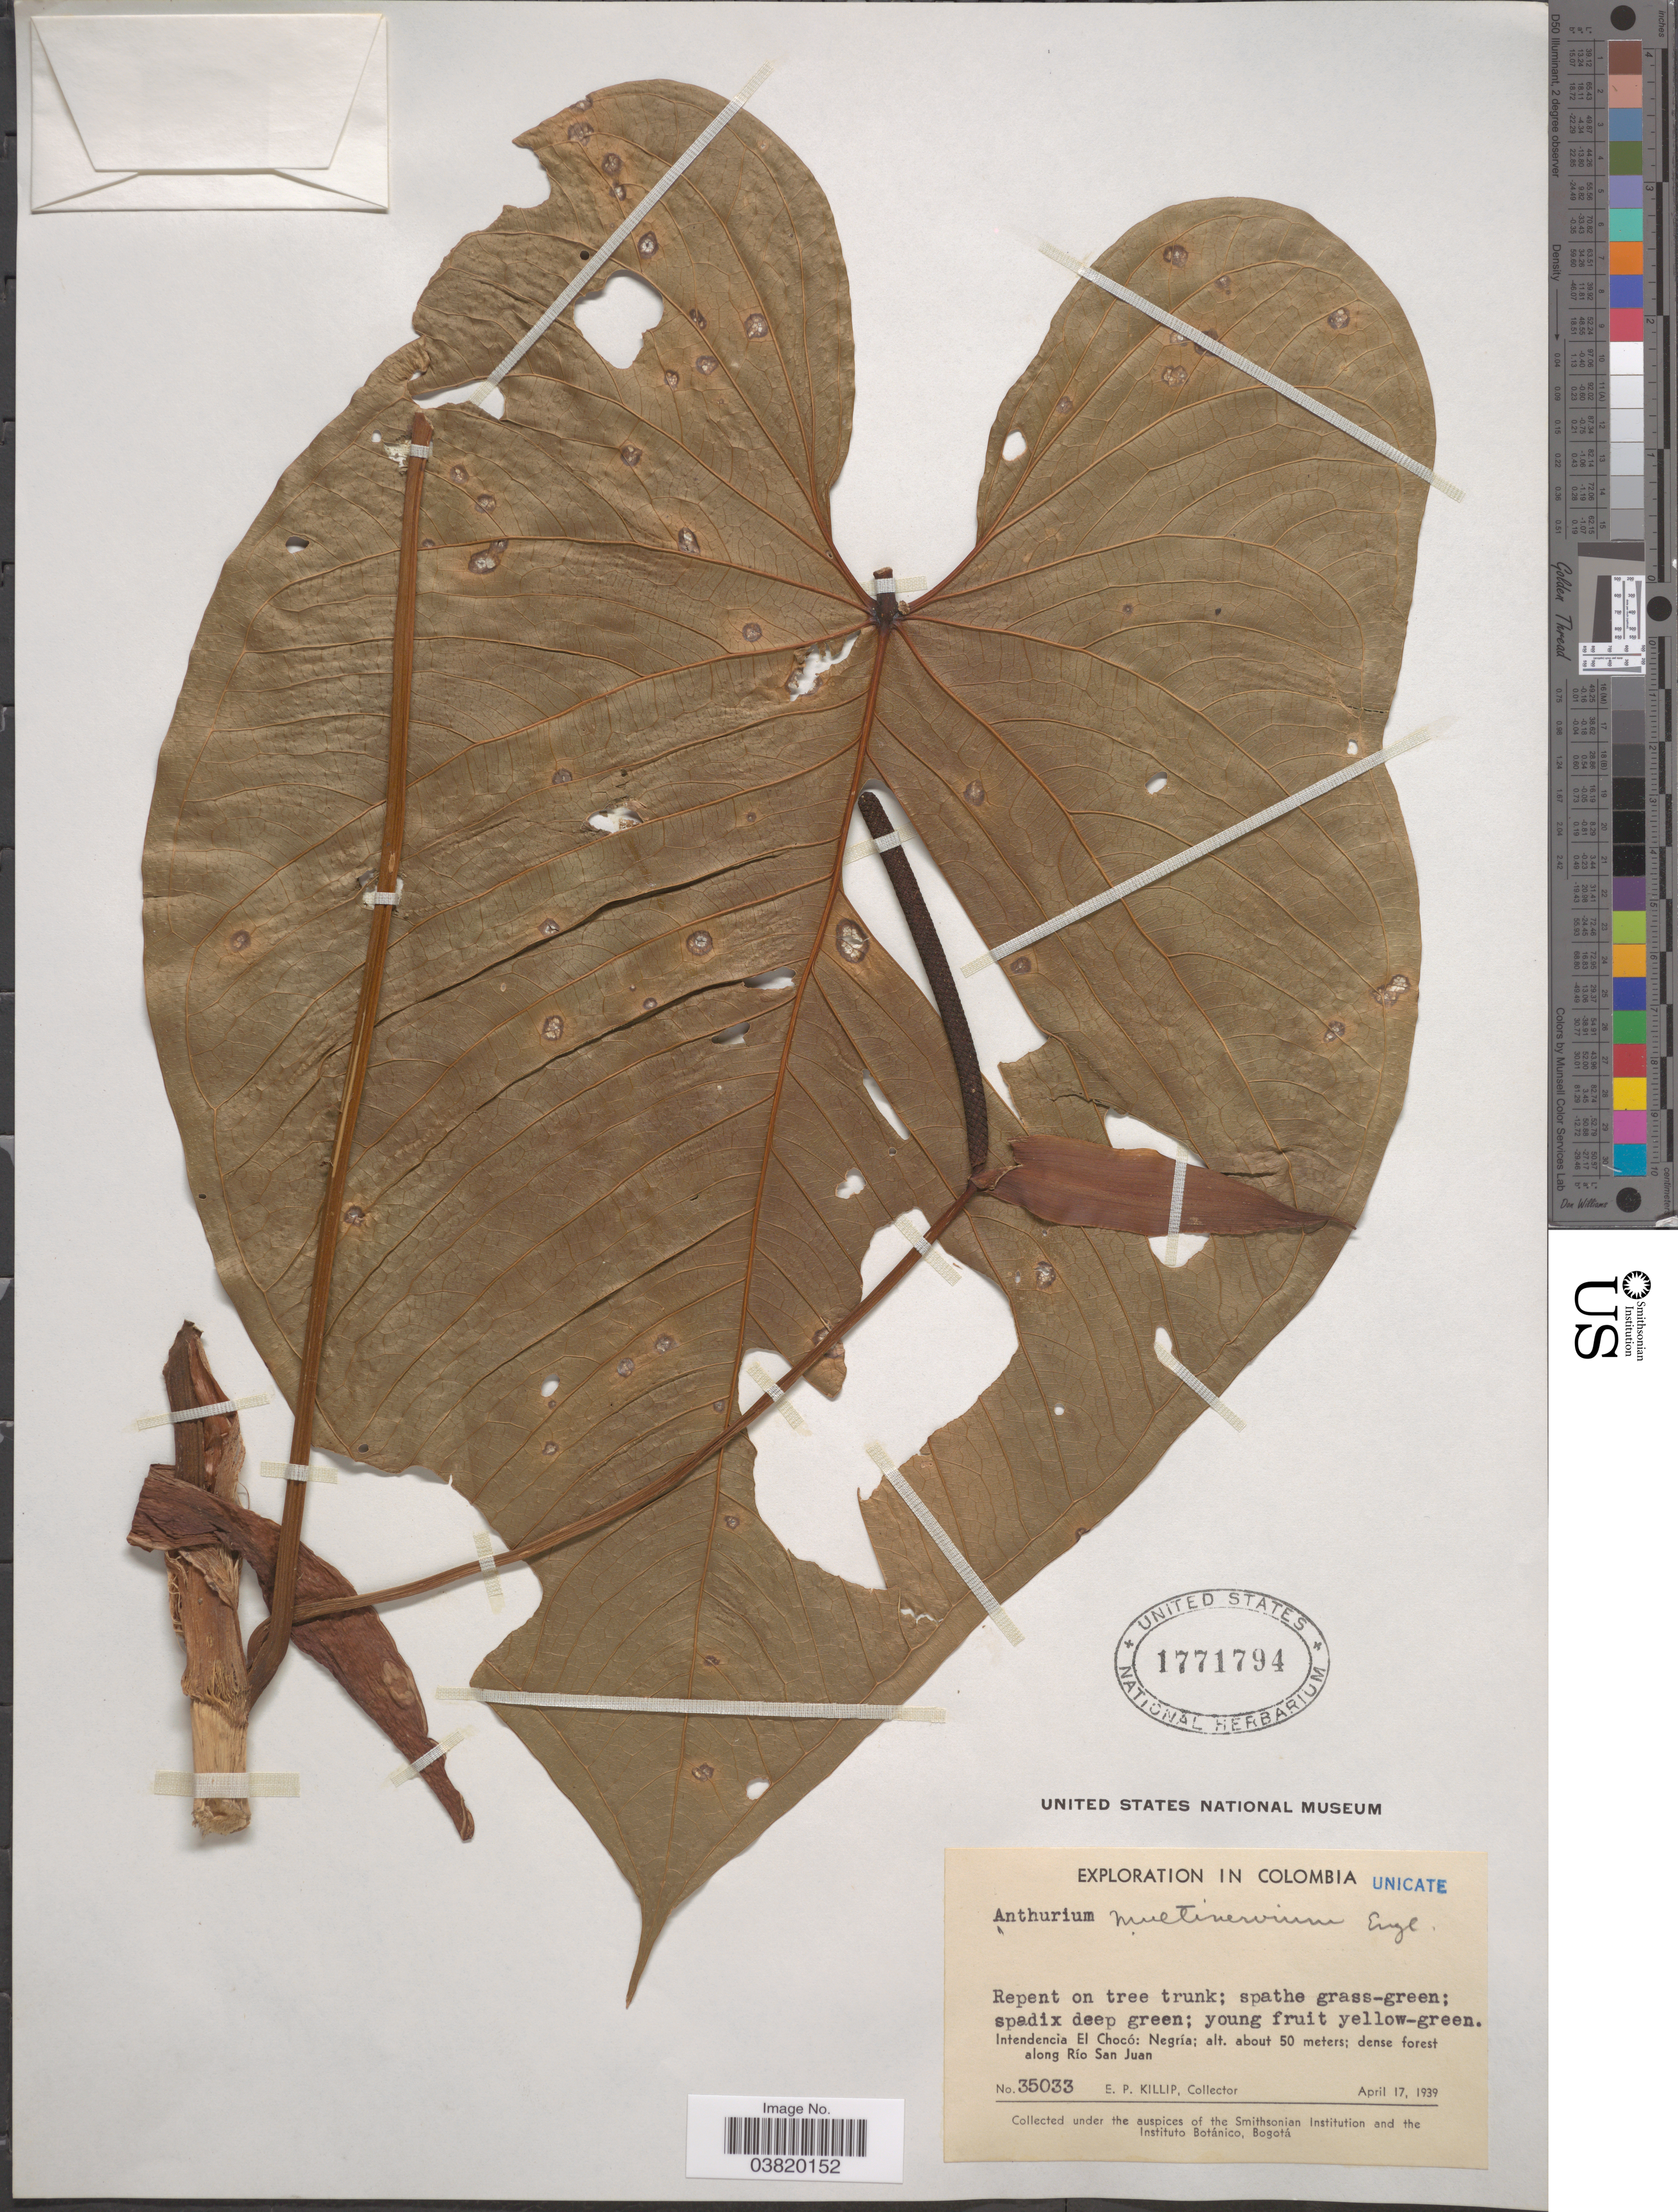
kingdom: Plantae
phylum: Tracheophyta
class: Liliopsida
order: Alismatales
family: Araceae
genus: Anthurium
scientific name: Anthurium multinervium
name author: Engl.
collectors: E. P. Killip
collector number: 35033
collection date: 1939-04-17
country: Colombia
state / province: Chocó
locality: Intendencia El Chocó; Negría: along Río San Juan.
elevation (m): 50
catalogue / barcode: US 1771794